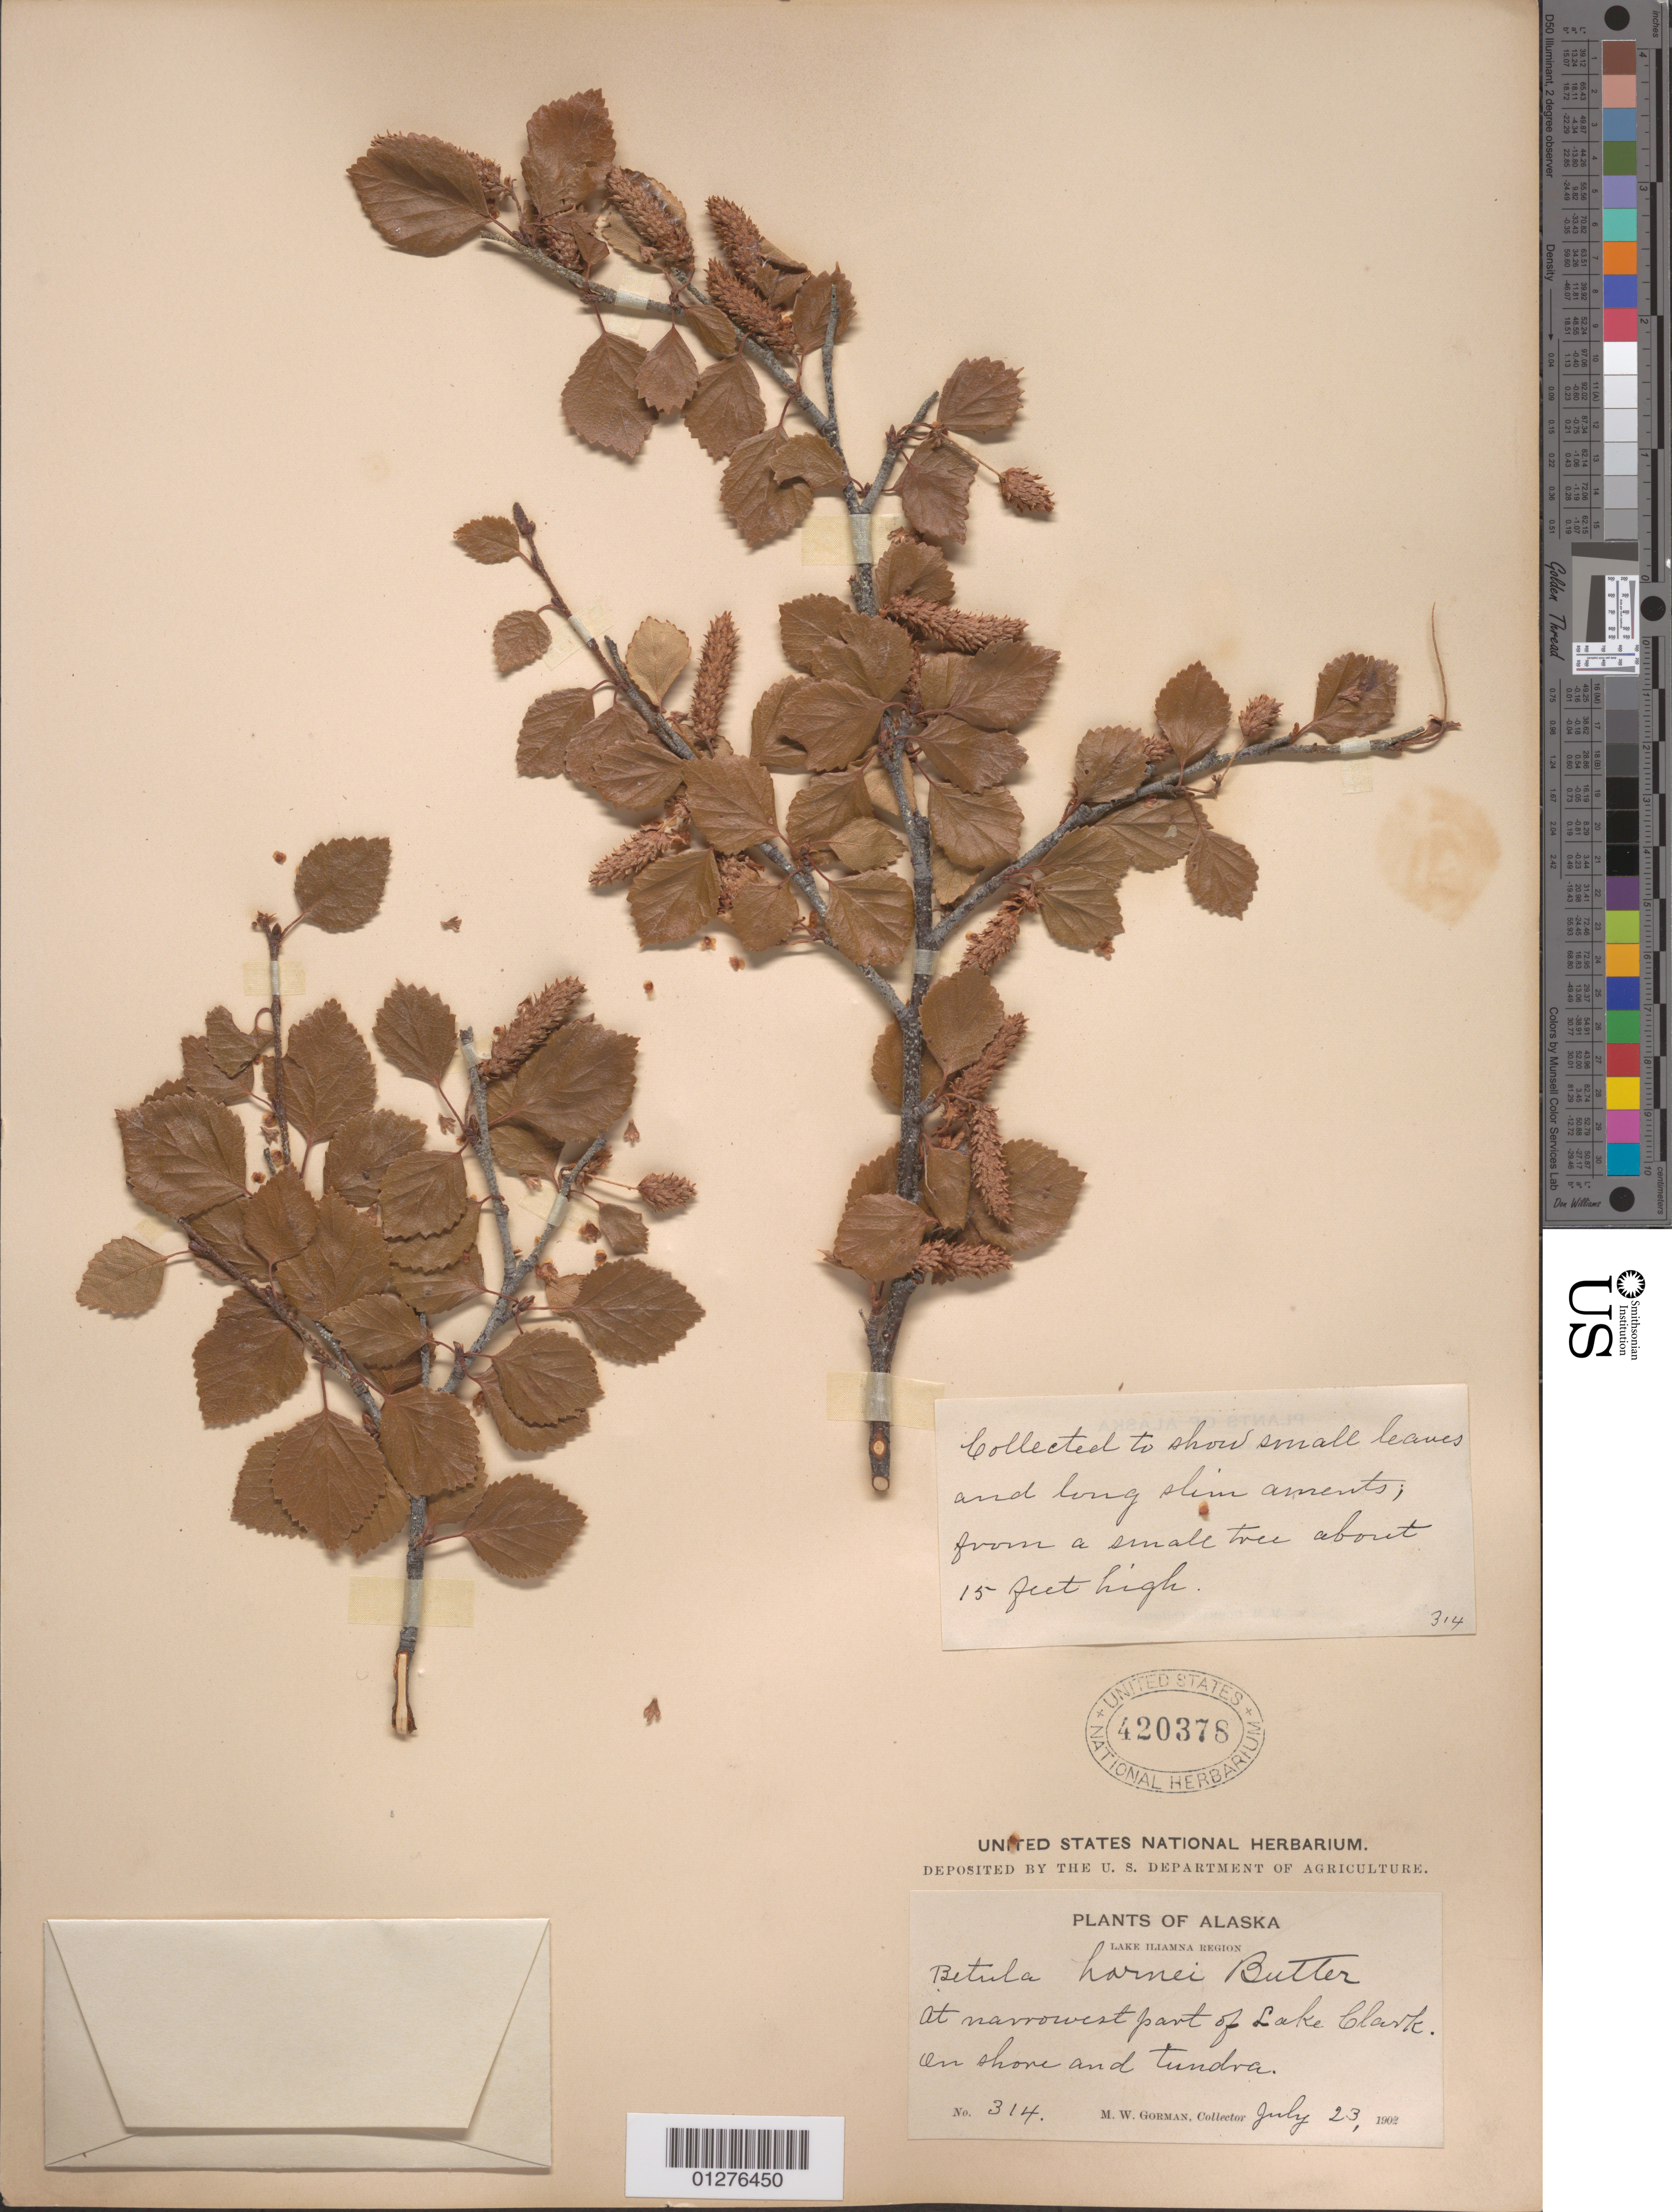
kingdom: Plantae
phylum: Tracheophyta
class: Magnoliopsida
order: Fagales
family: Betulaceae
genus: Betula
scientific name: Betula hornei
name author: B.T. Butler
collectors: M. W. Gorman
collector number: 314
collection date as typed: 23 Jul 1902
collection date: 1902-07-23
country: United States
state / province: Alaska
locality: At narrowest part of Lake Clark.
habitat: On shore and tundra.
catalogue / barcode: US 420378